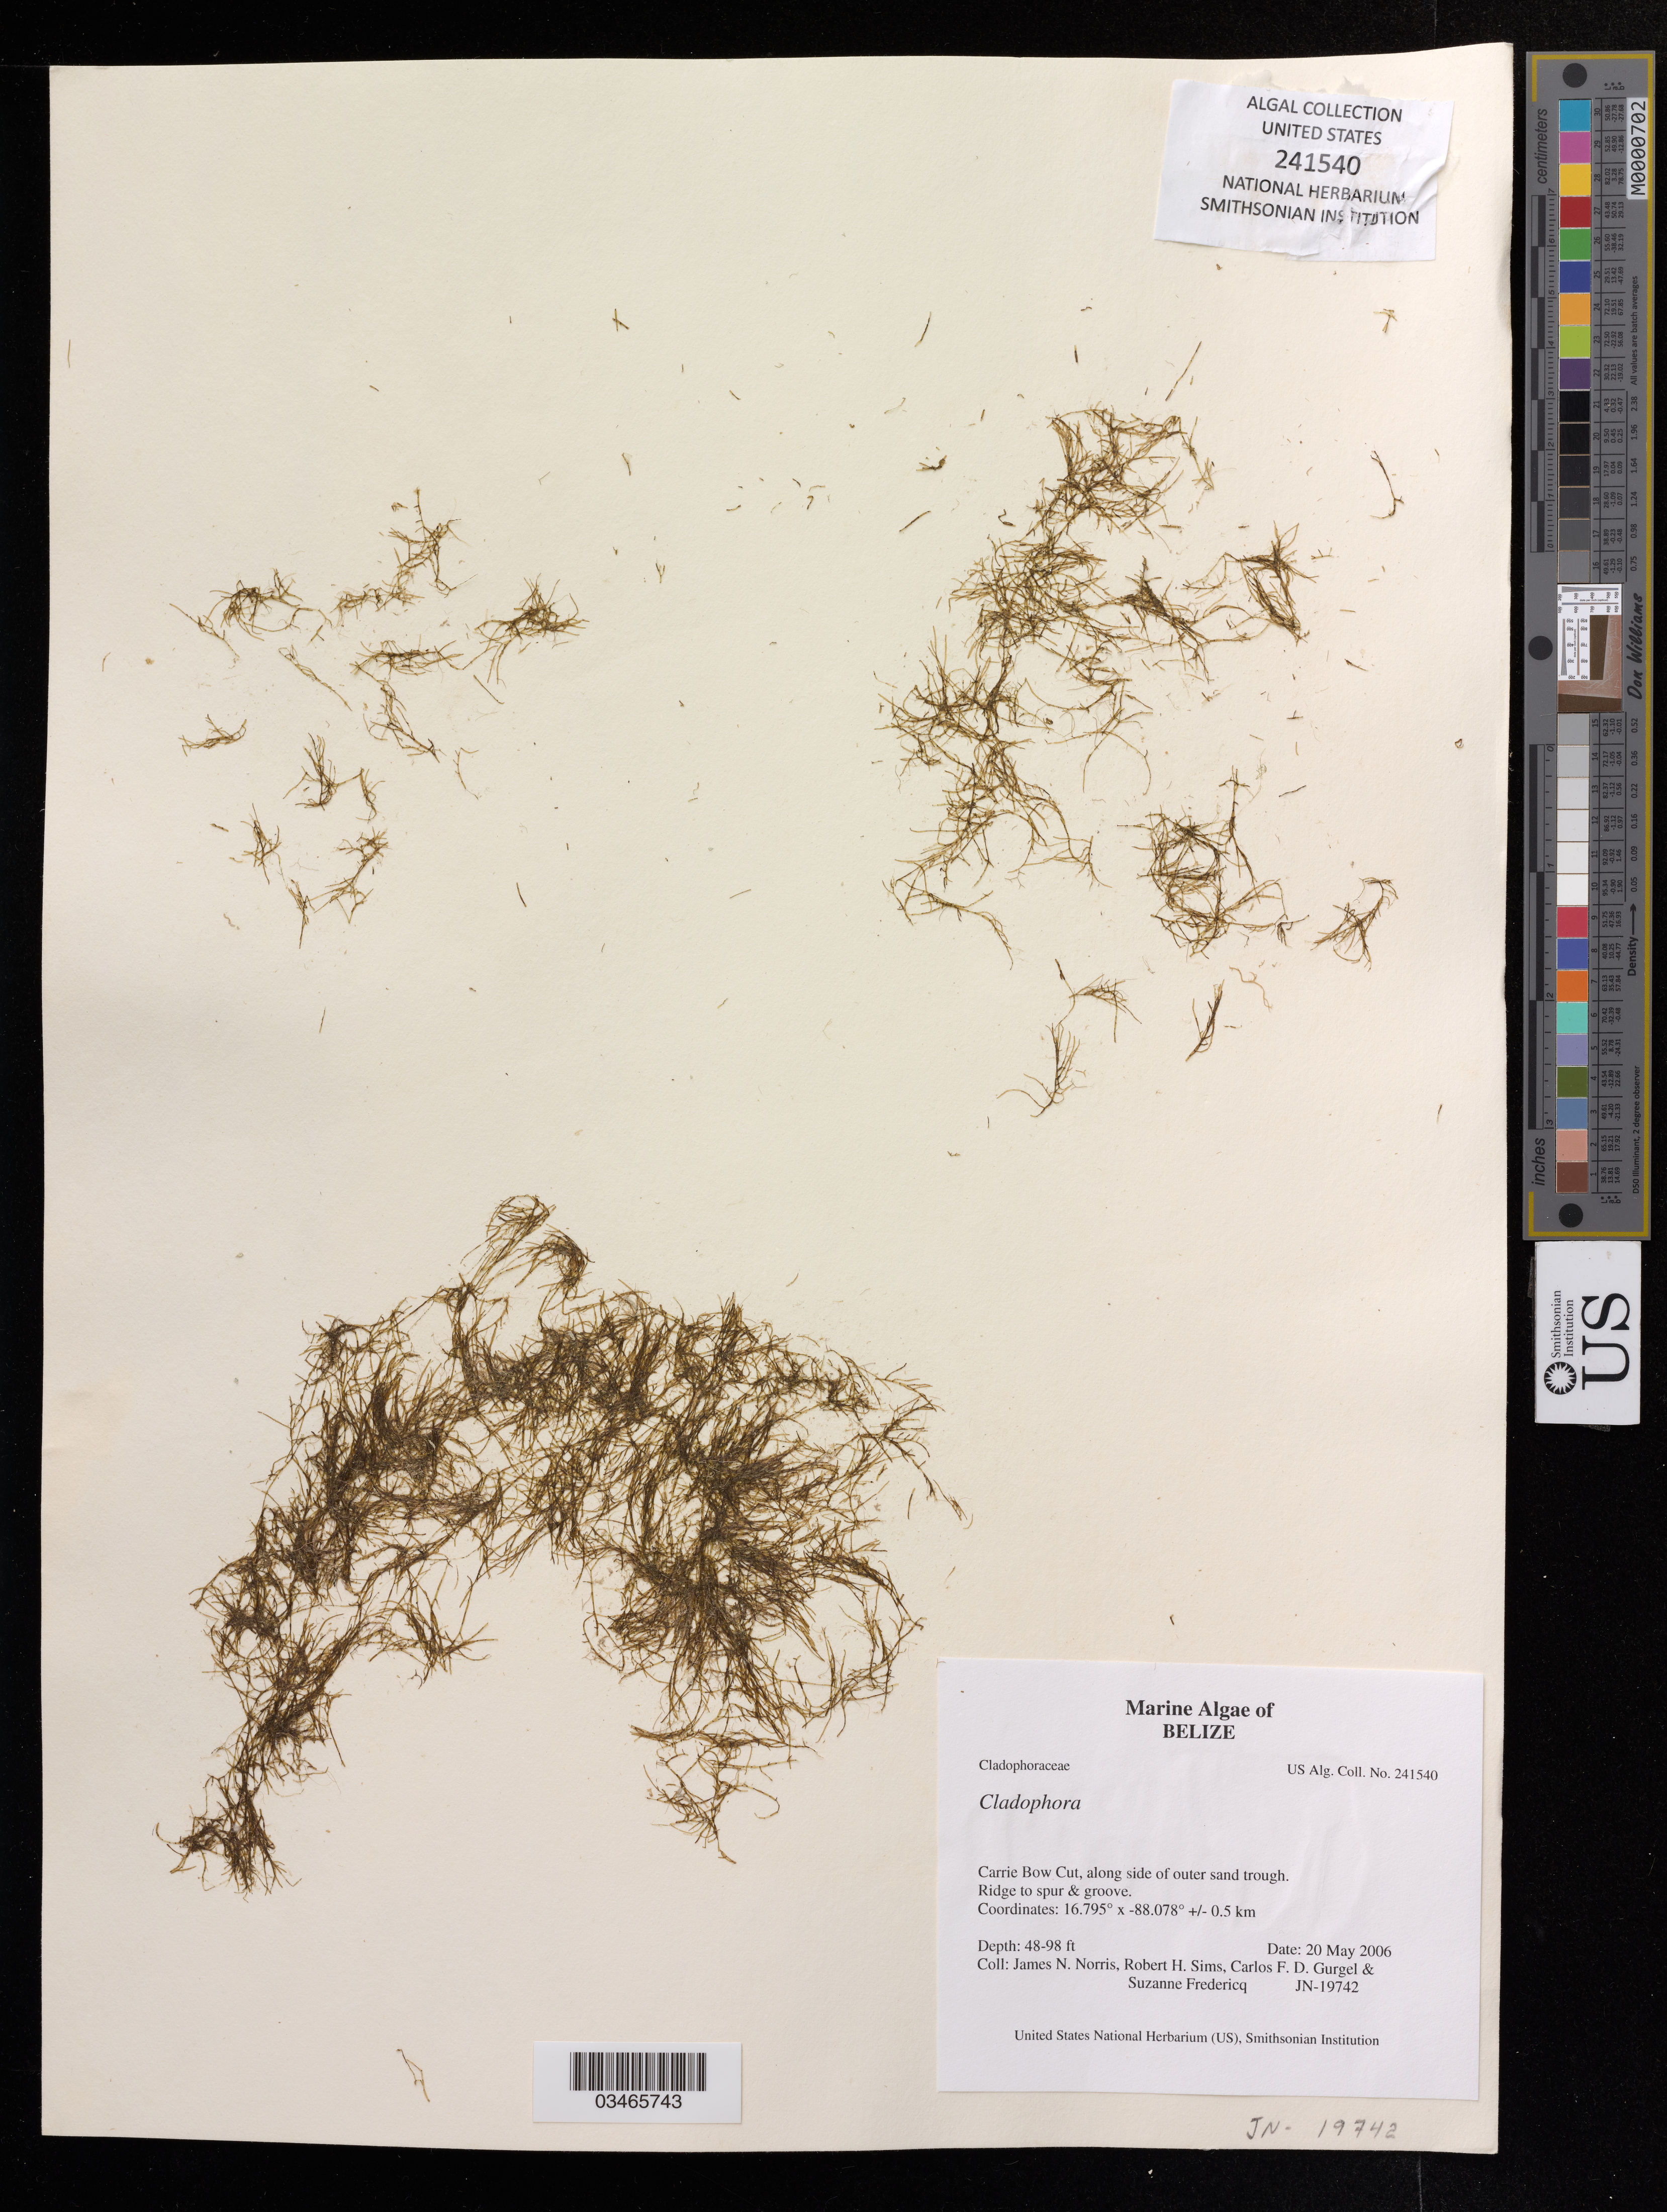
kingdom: Plantae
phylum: Chlorophyta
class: Ulvophyceae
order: Cladophorales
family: Cladophoraceae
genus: Cladophora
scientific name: Cladophora sp.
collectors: J. Norris, R. H. Sims, C. Gurgel & S. Fredericq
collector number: JN-19742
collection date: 2006-05-20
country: Belize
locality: Carrie Bow Cut, along side of outer sand trough. Ridge to spur & groove.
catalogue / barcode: US 241540